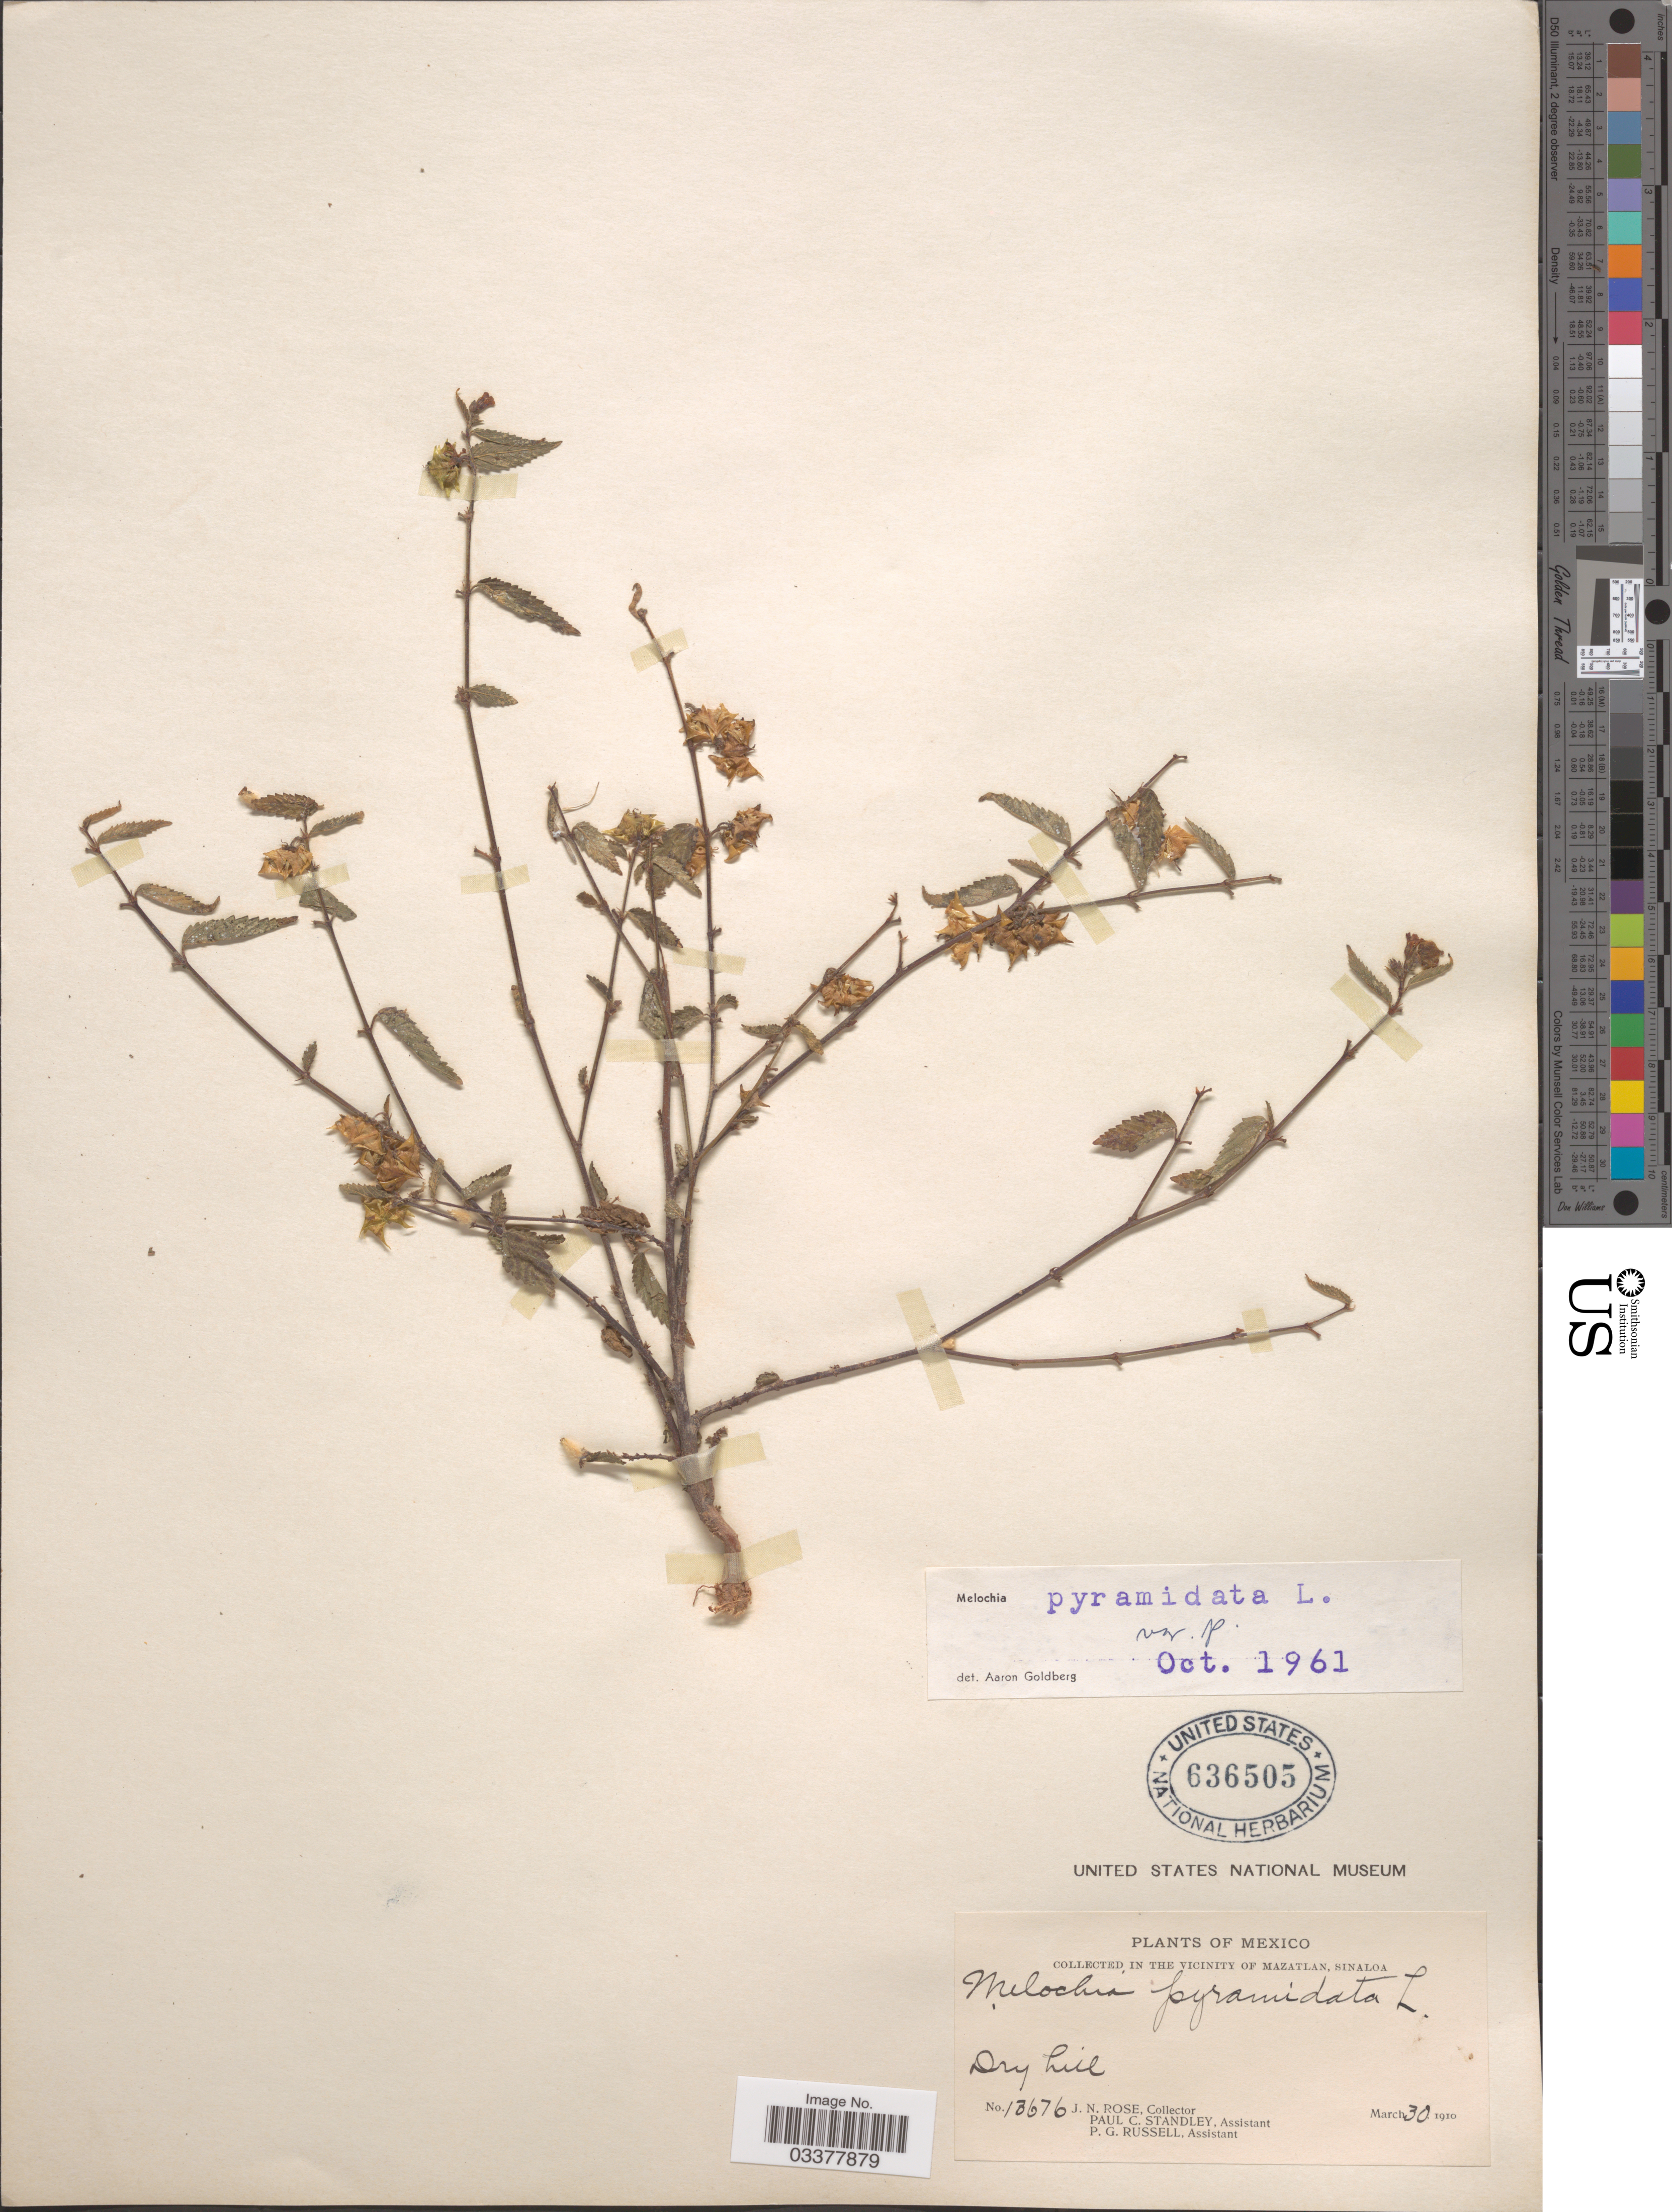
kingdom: Plantae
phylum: Tracheophyta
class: Magnoliopsida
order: Malvales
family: Malvaceae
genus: Melochia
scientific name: Melochia pyramidata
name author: L.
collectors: J. N. Rose, P. C. Standley & P. G. Russell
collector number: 13676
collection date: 1910-03-30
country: Mexico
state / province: Sinaloa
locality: In the vicinity of Mazatlan.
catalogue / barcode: US 636505